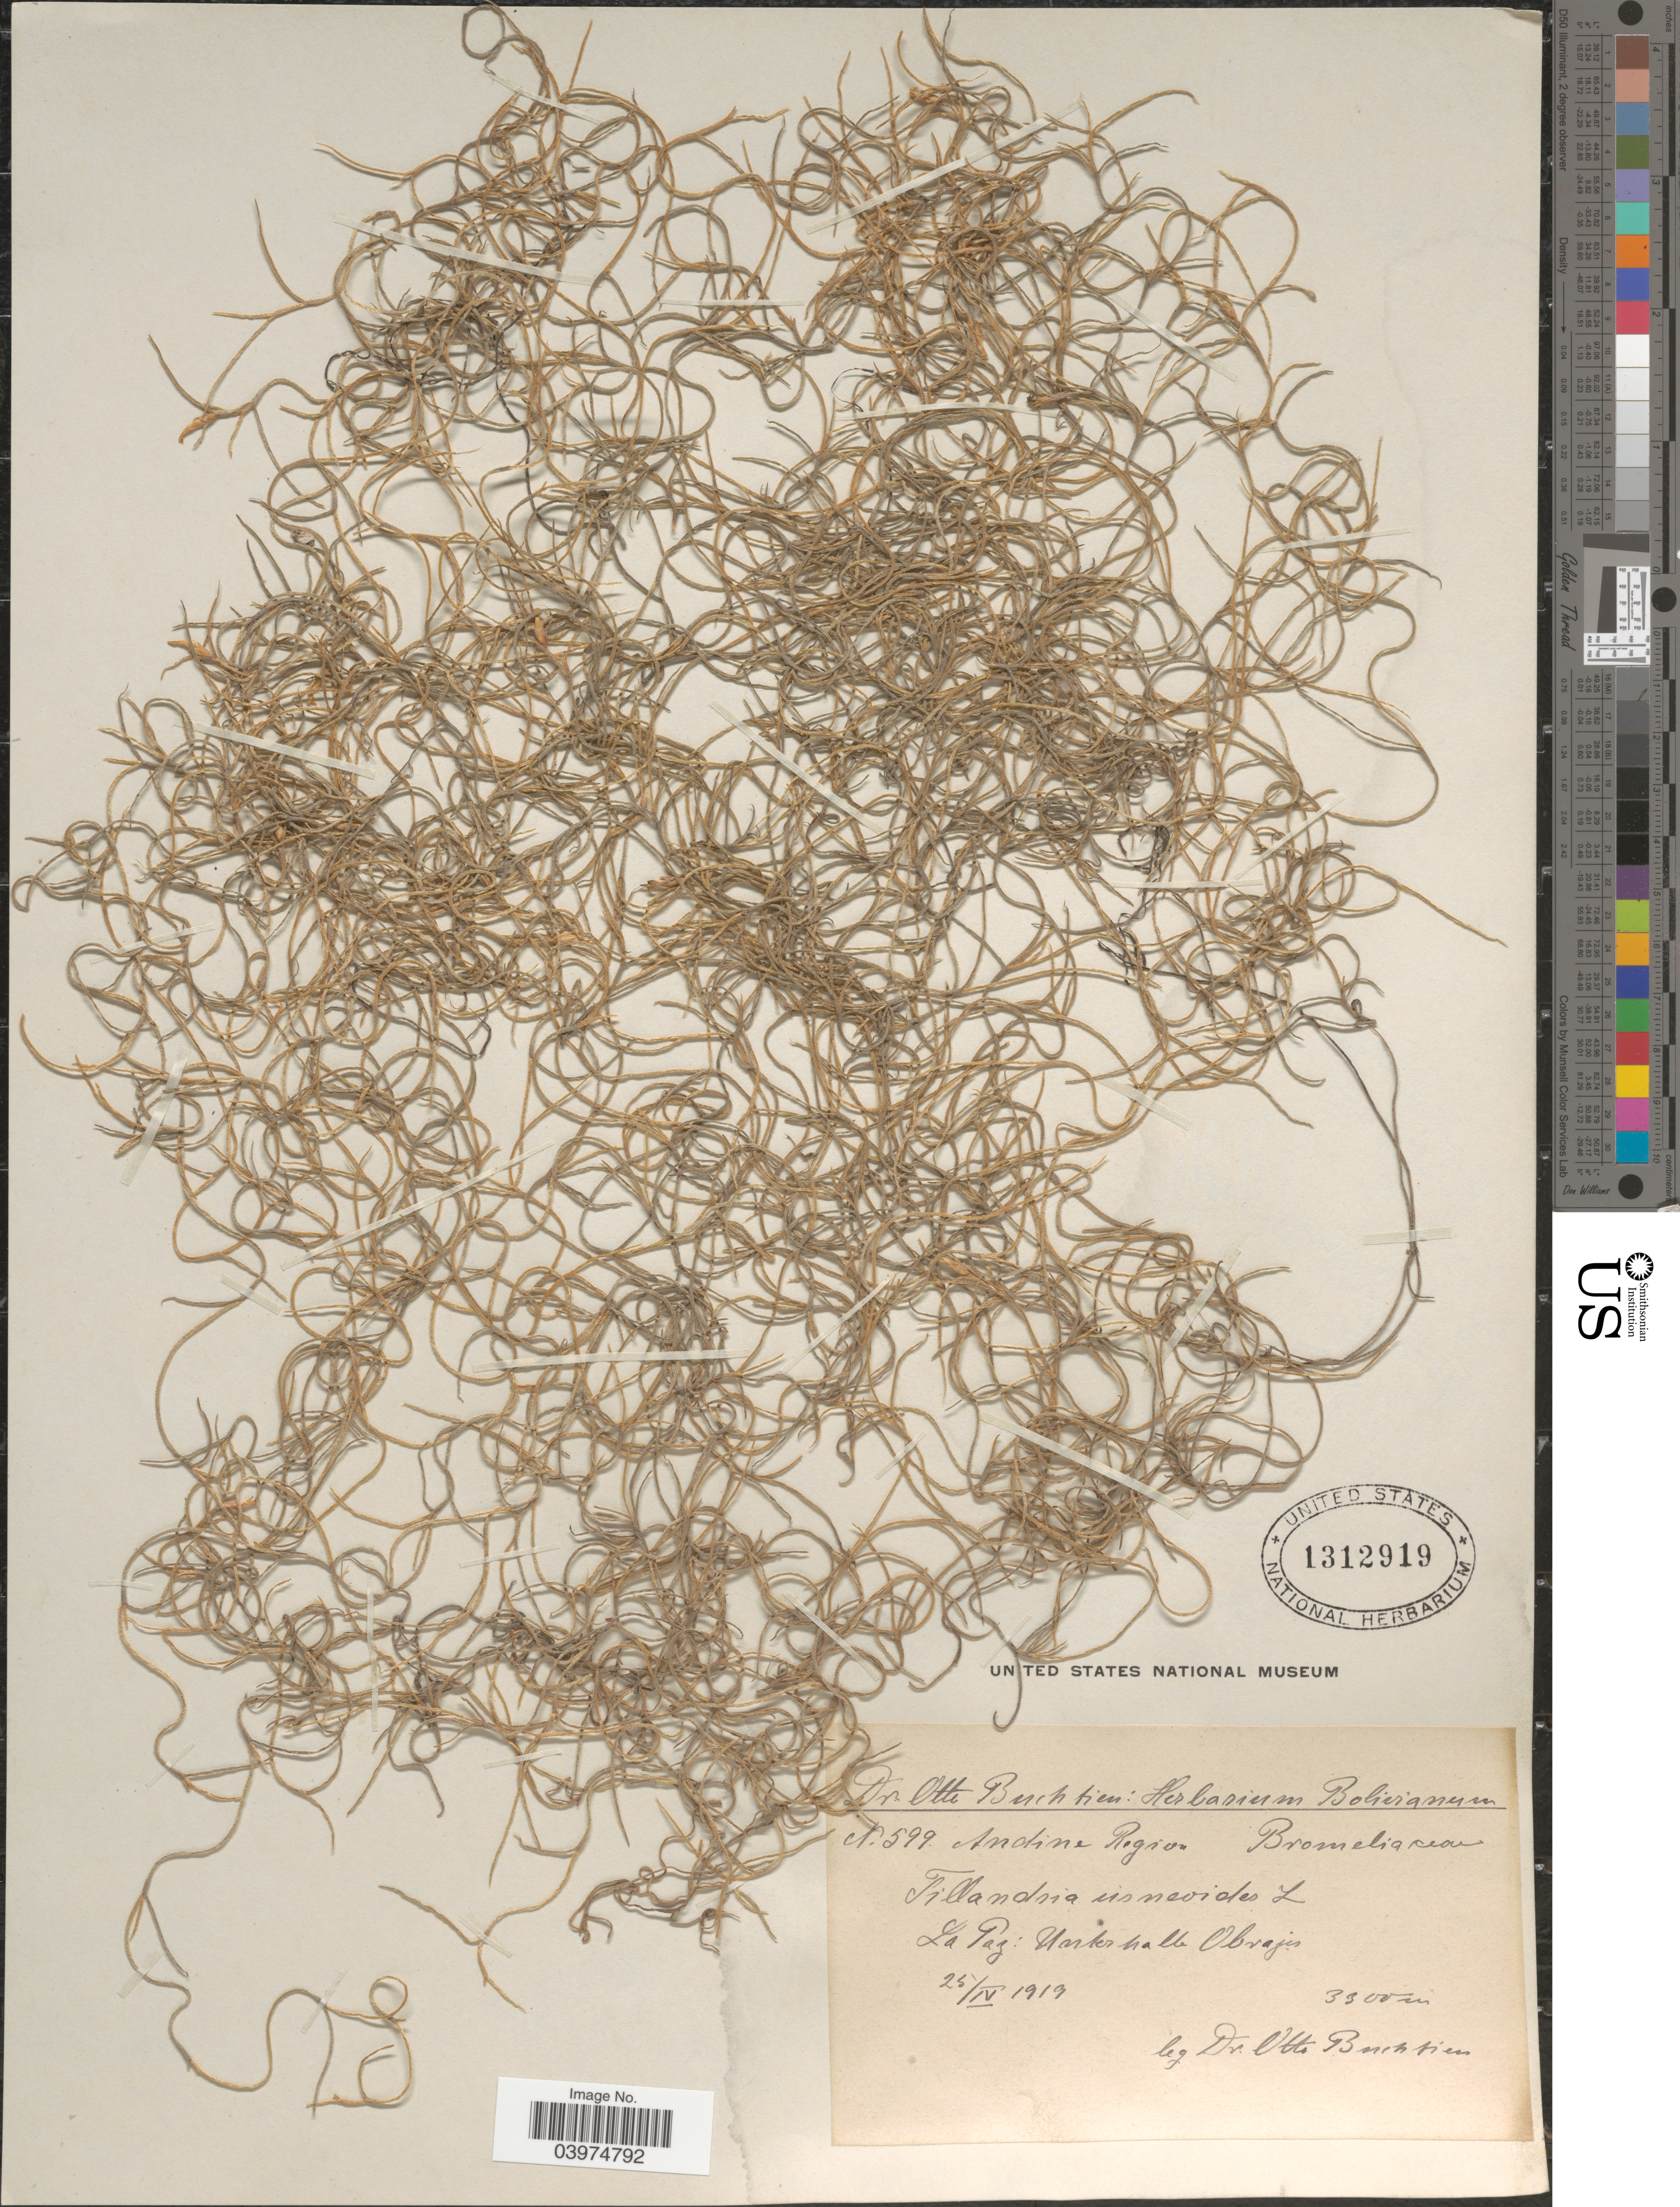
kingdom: Plantae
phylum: Tracheophyta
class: Liliopsida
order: Poales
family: Bromeliaceae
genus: Tillandsia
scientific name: Tillandsia usneoides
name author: (L.) L.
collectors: O. Buchtien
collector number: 599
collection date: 1919-04-25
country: Bolivia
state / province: La Paz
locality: Andine Region. La Paz: Unterhalb Obrajes.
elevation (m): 3300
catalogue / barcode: US 1312919